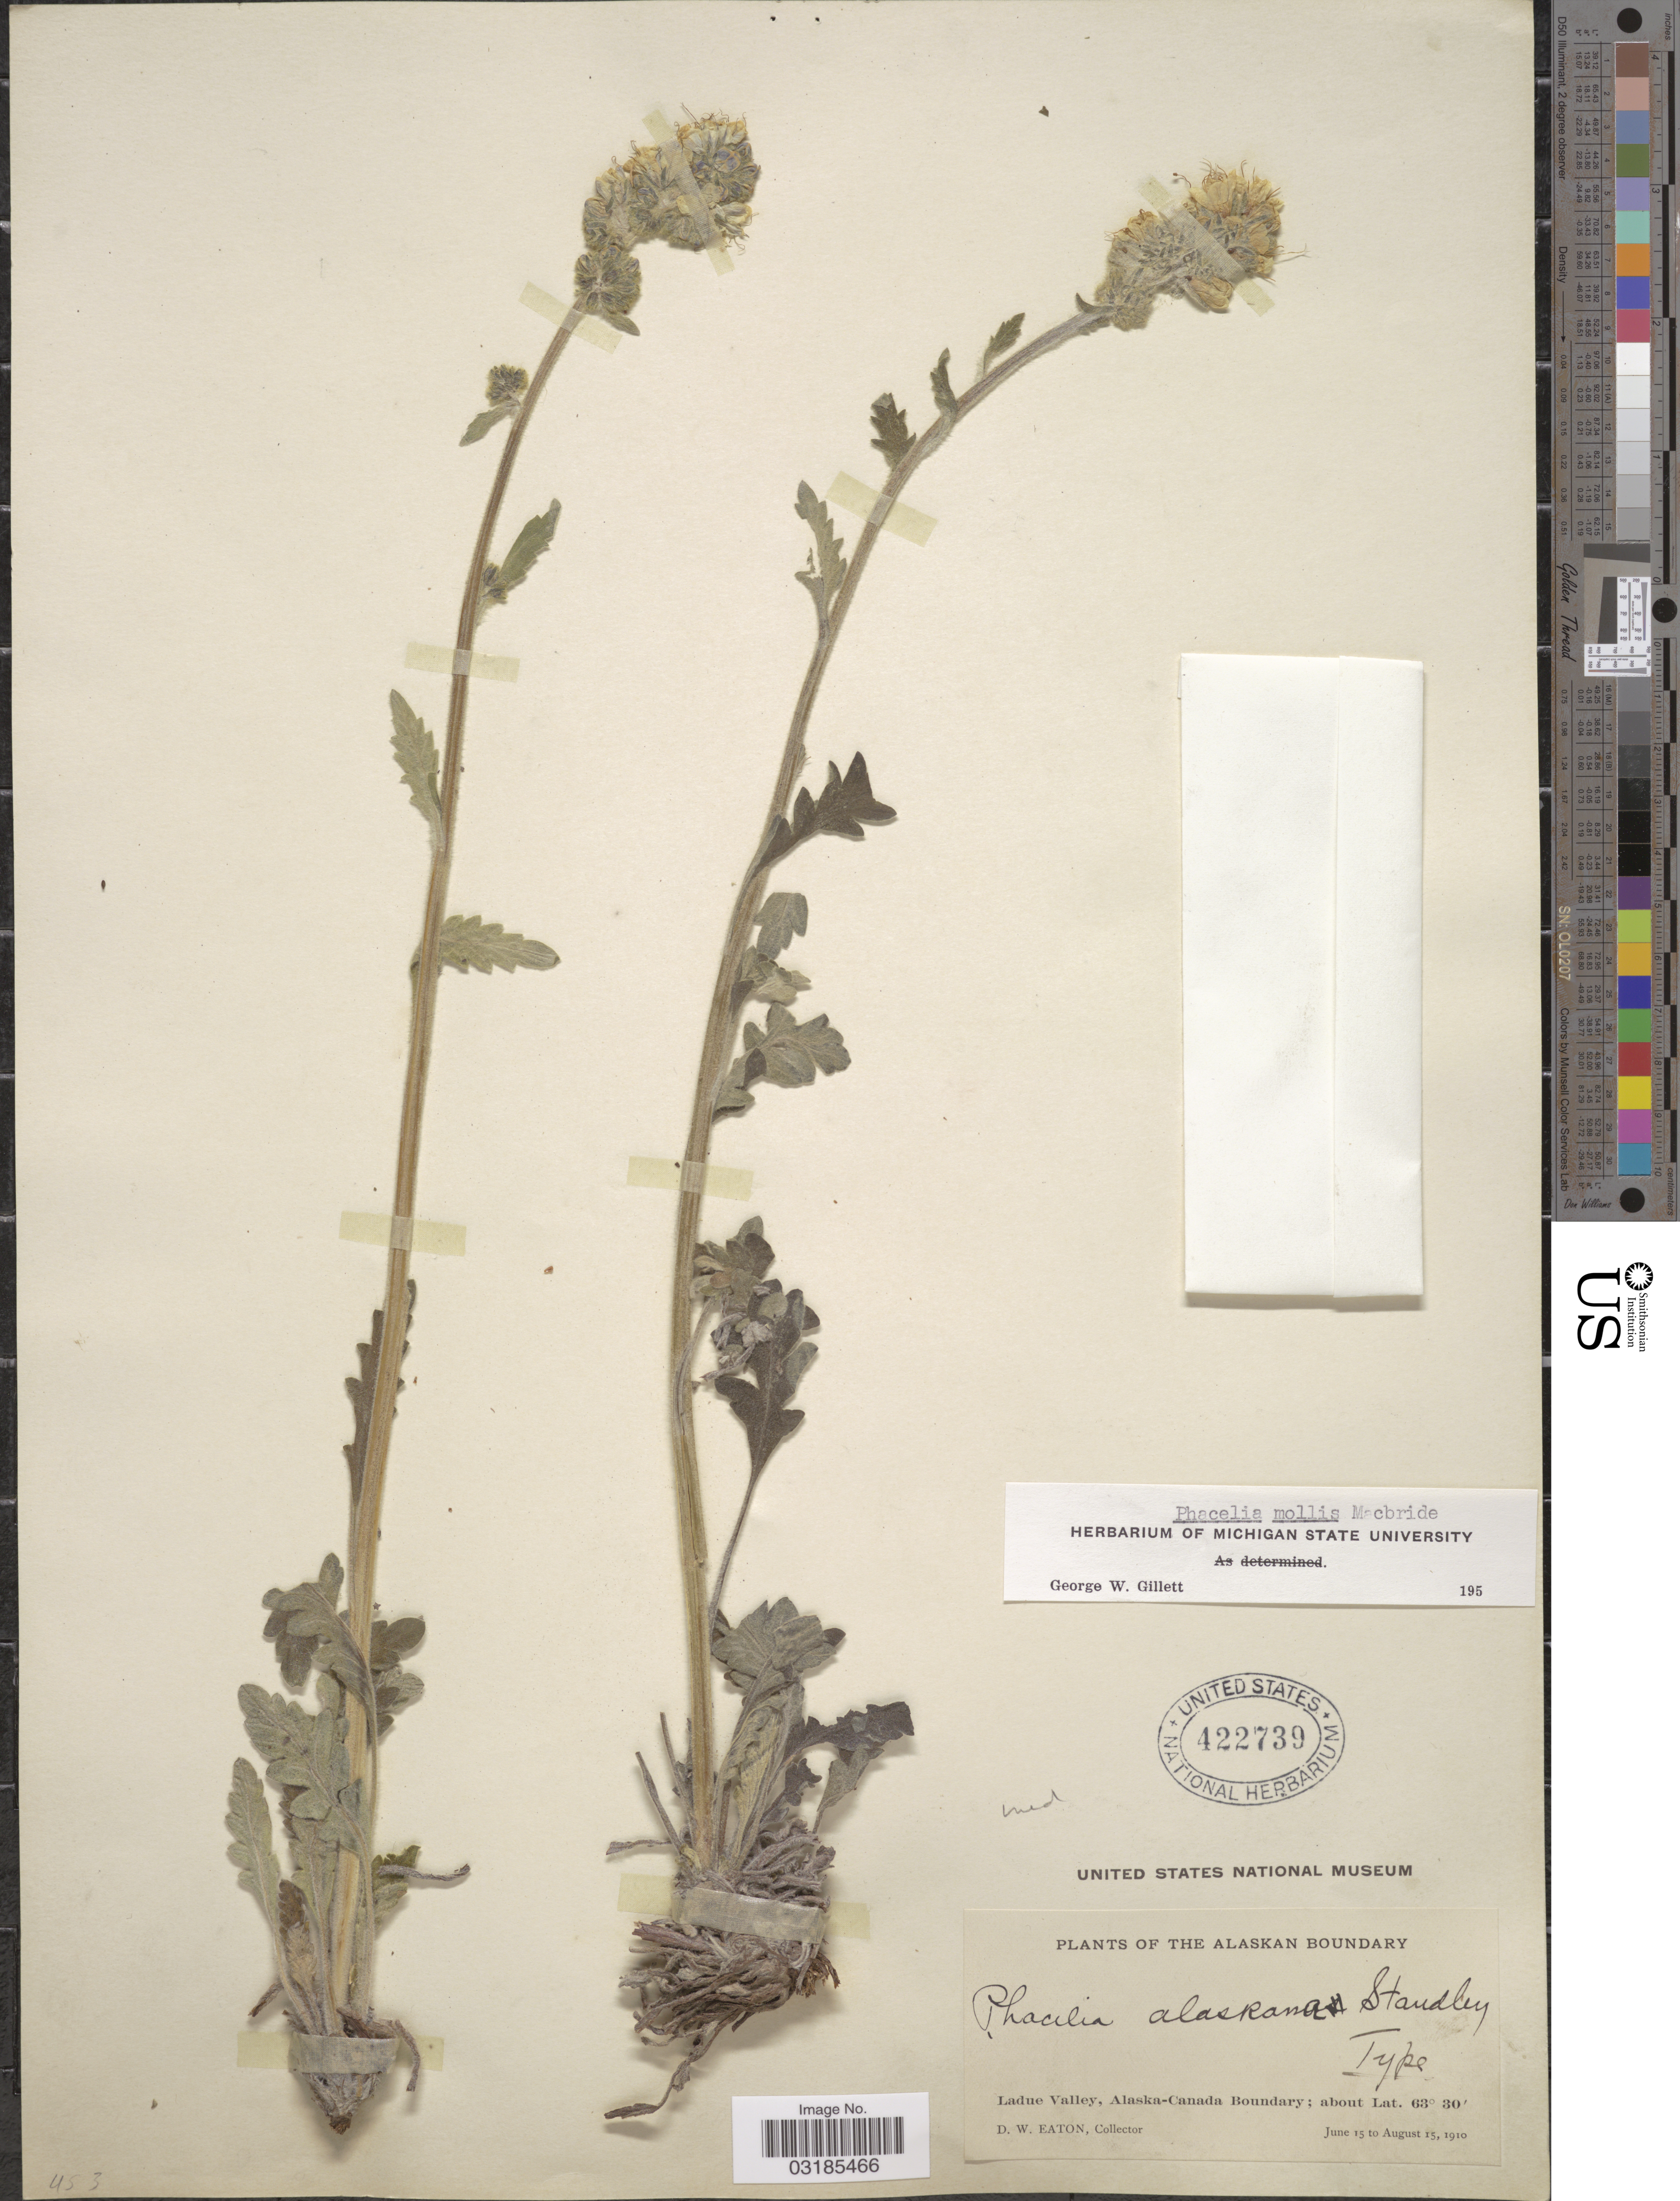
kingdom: Plantae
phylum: Tracheophyta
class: Magnoliopsida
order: Boraginales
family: Hydrophyllaceae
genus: Phacelia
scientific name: Phacelia mollis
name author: J.F. Macbr.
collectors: D. Eaton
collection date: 1910-06-15/1910-08-15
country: United States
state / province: Alaska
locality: The Alaskan Boundary. Ladue Valley, Alaska-Canada Boundary.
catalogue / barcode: US 422739